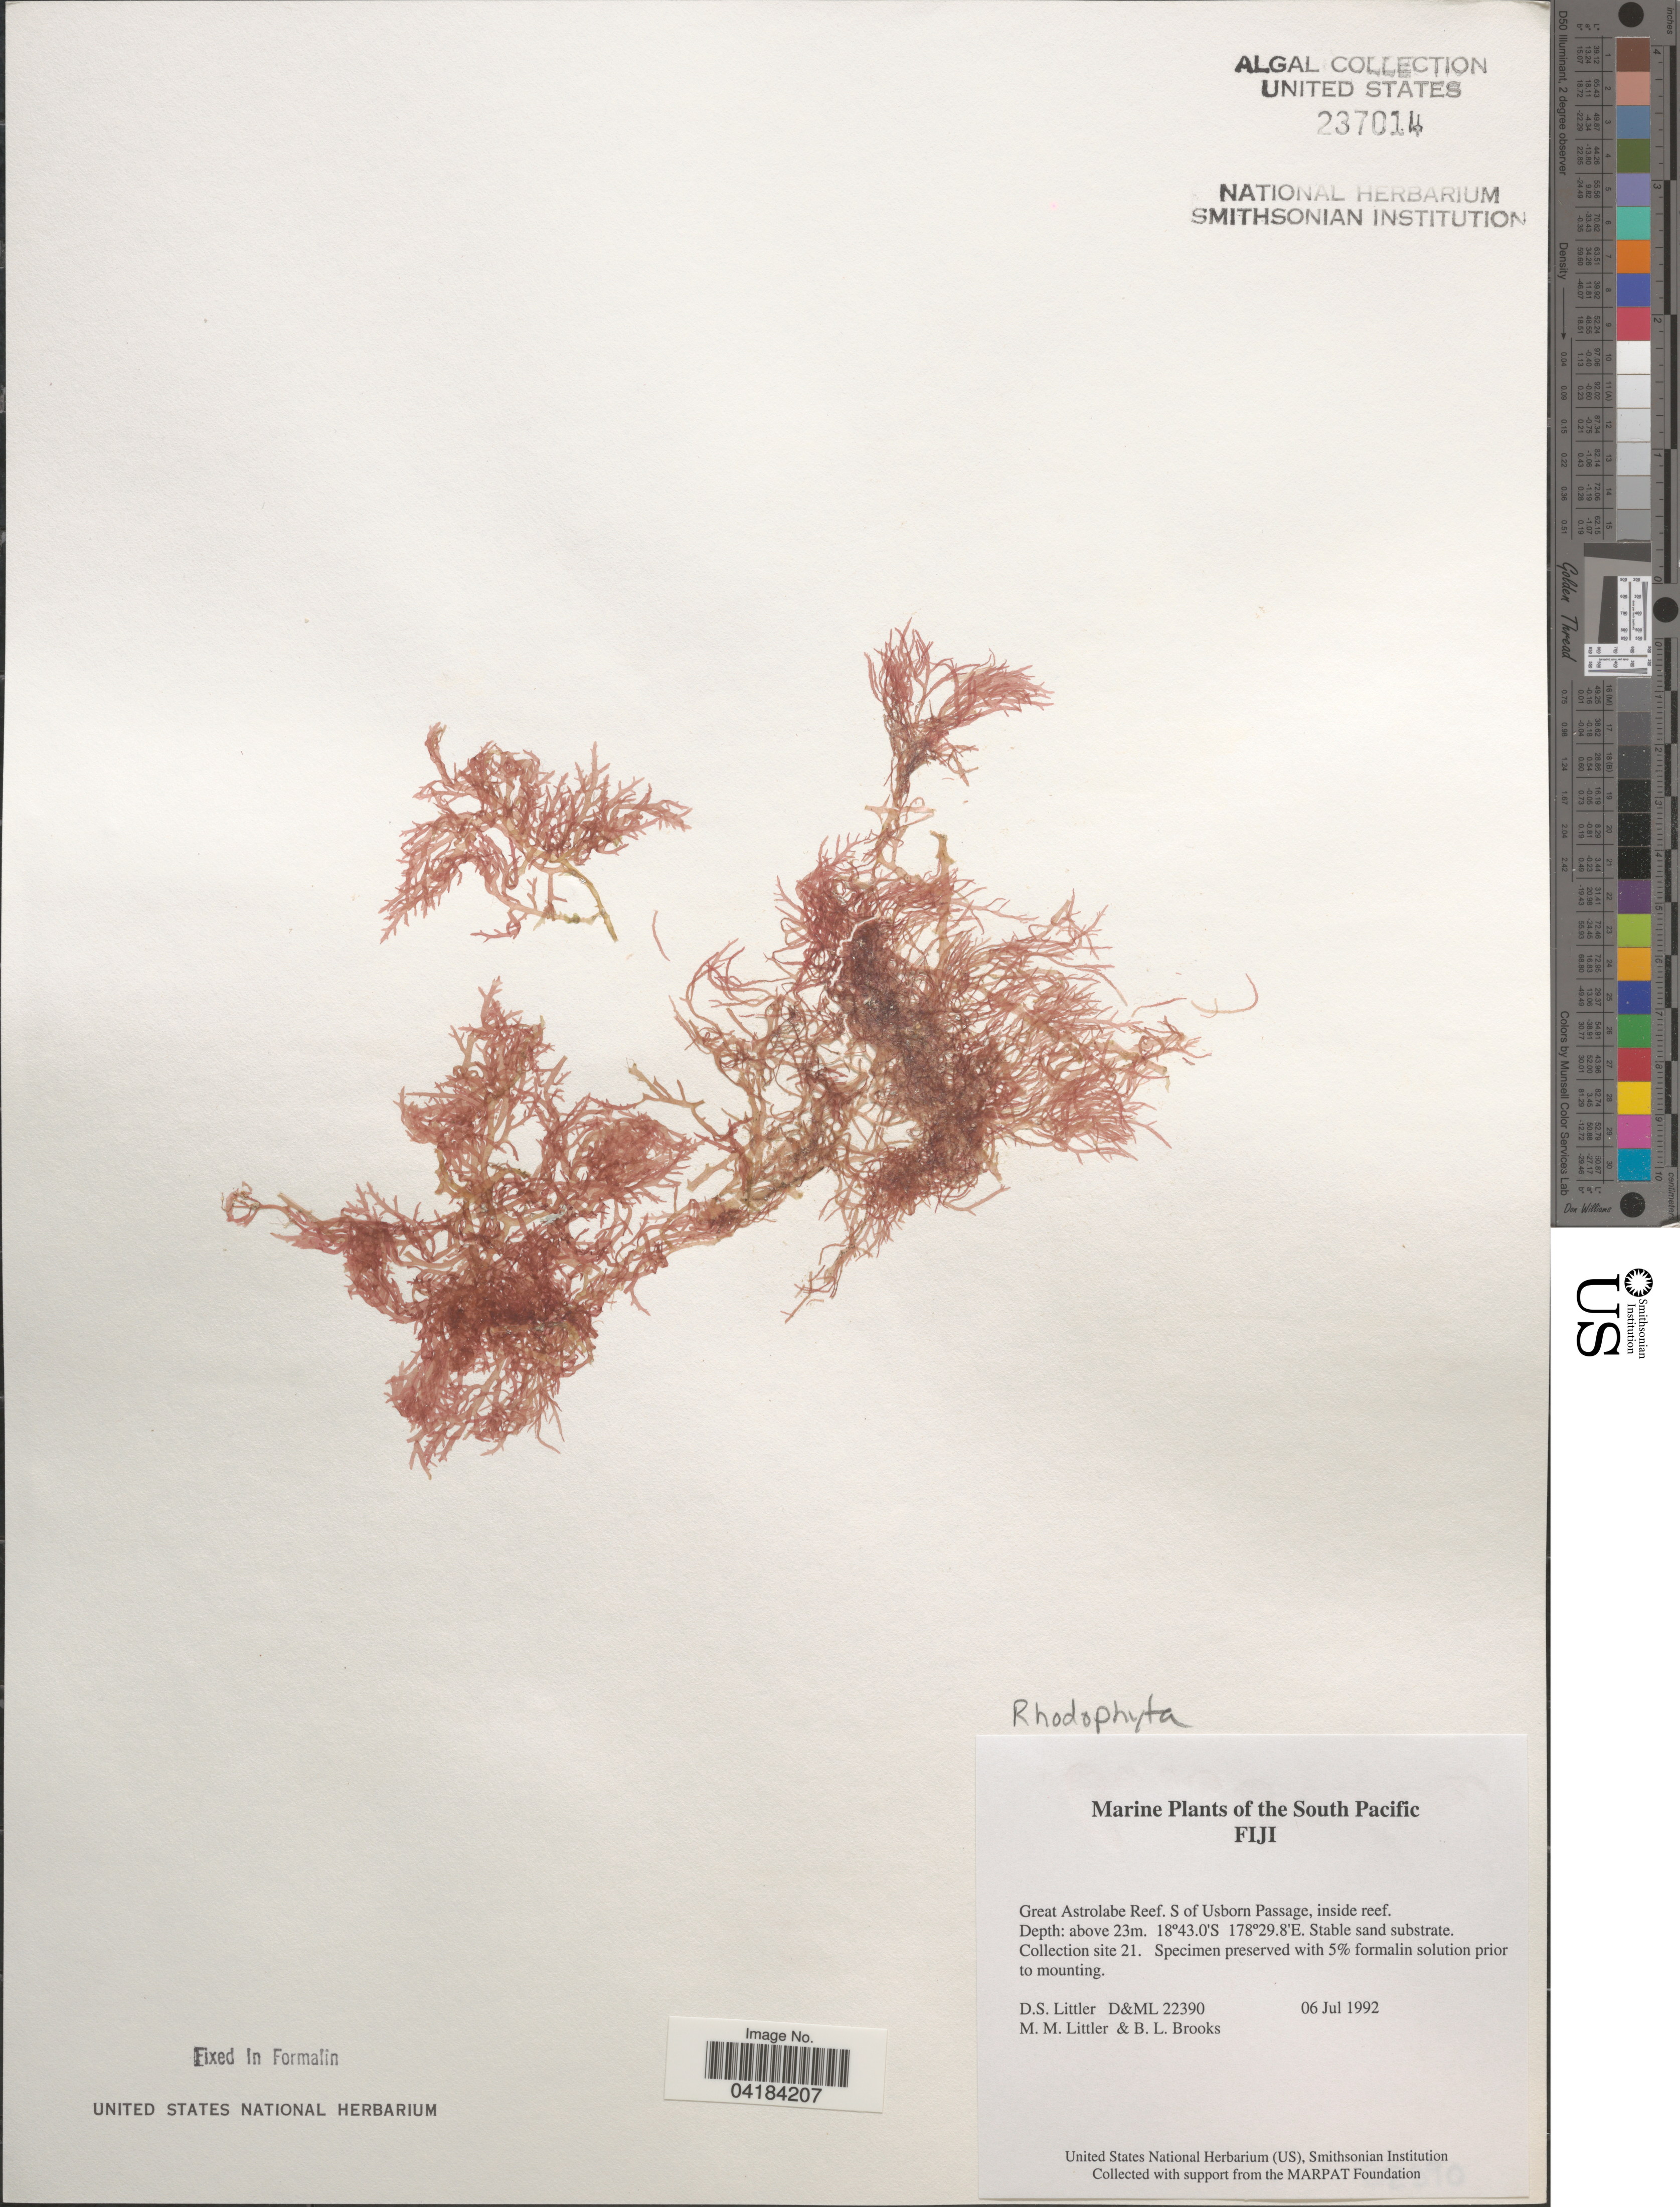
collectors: D. S. Littler & B. Brooks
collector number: D&ML22390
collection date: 1992-07-06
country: Fiji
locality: The South Pacific. Great Astrolabe Reef. S of Usborn Passage, inside reef. Collection site 21.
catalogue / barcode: US 237014